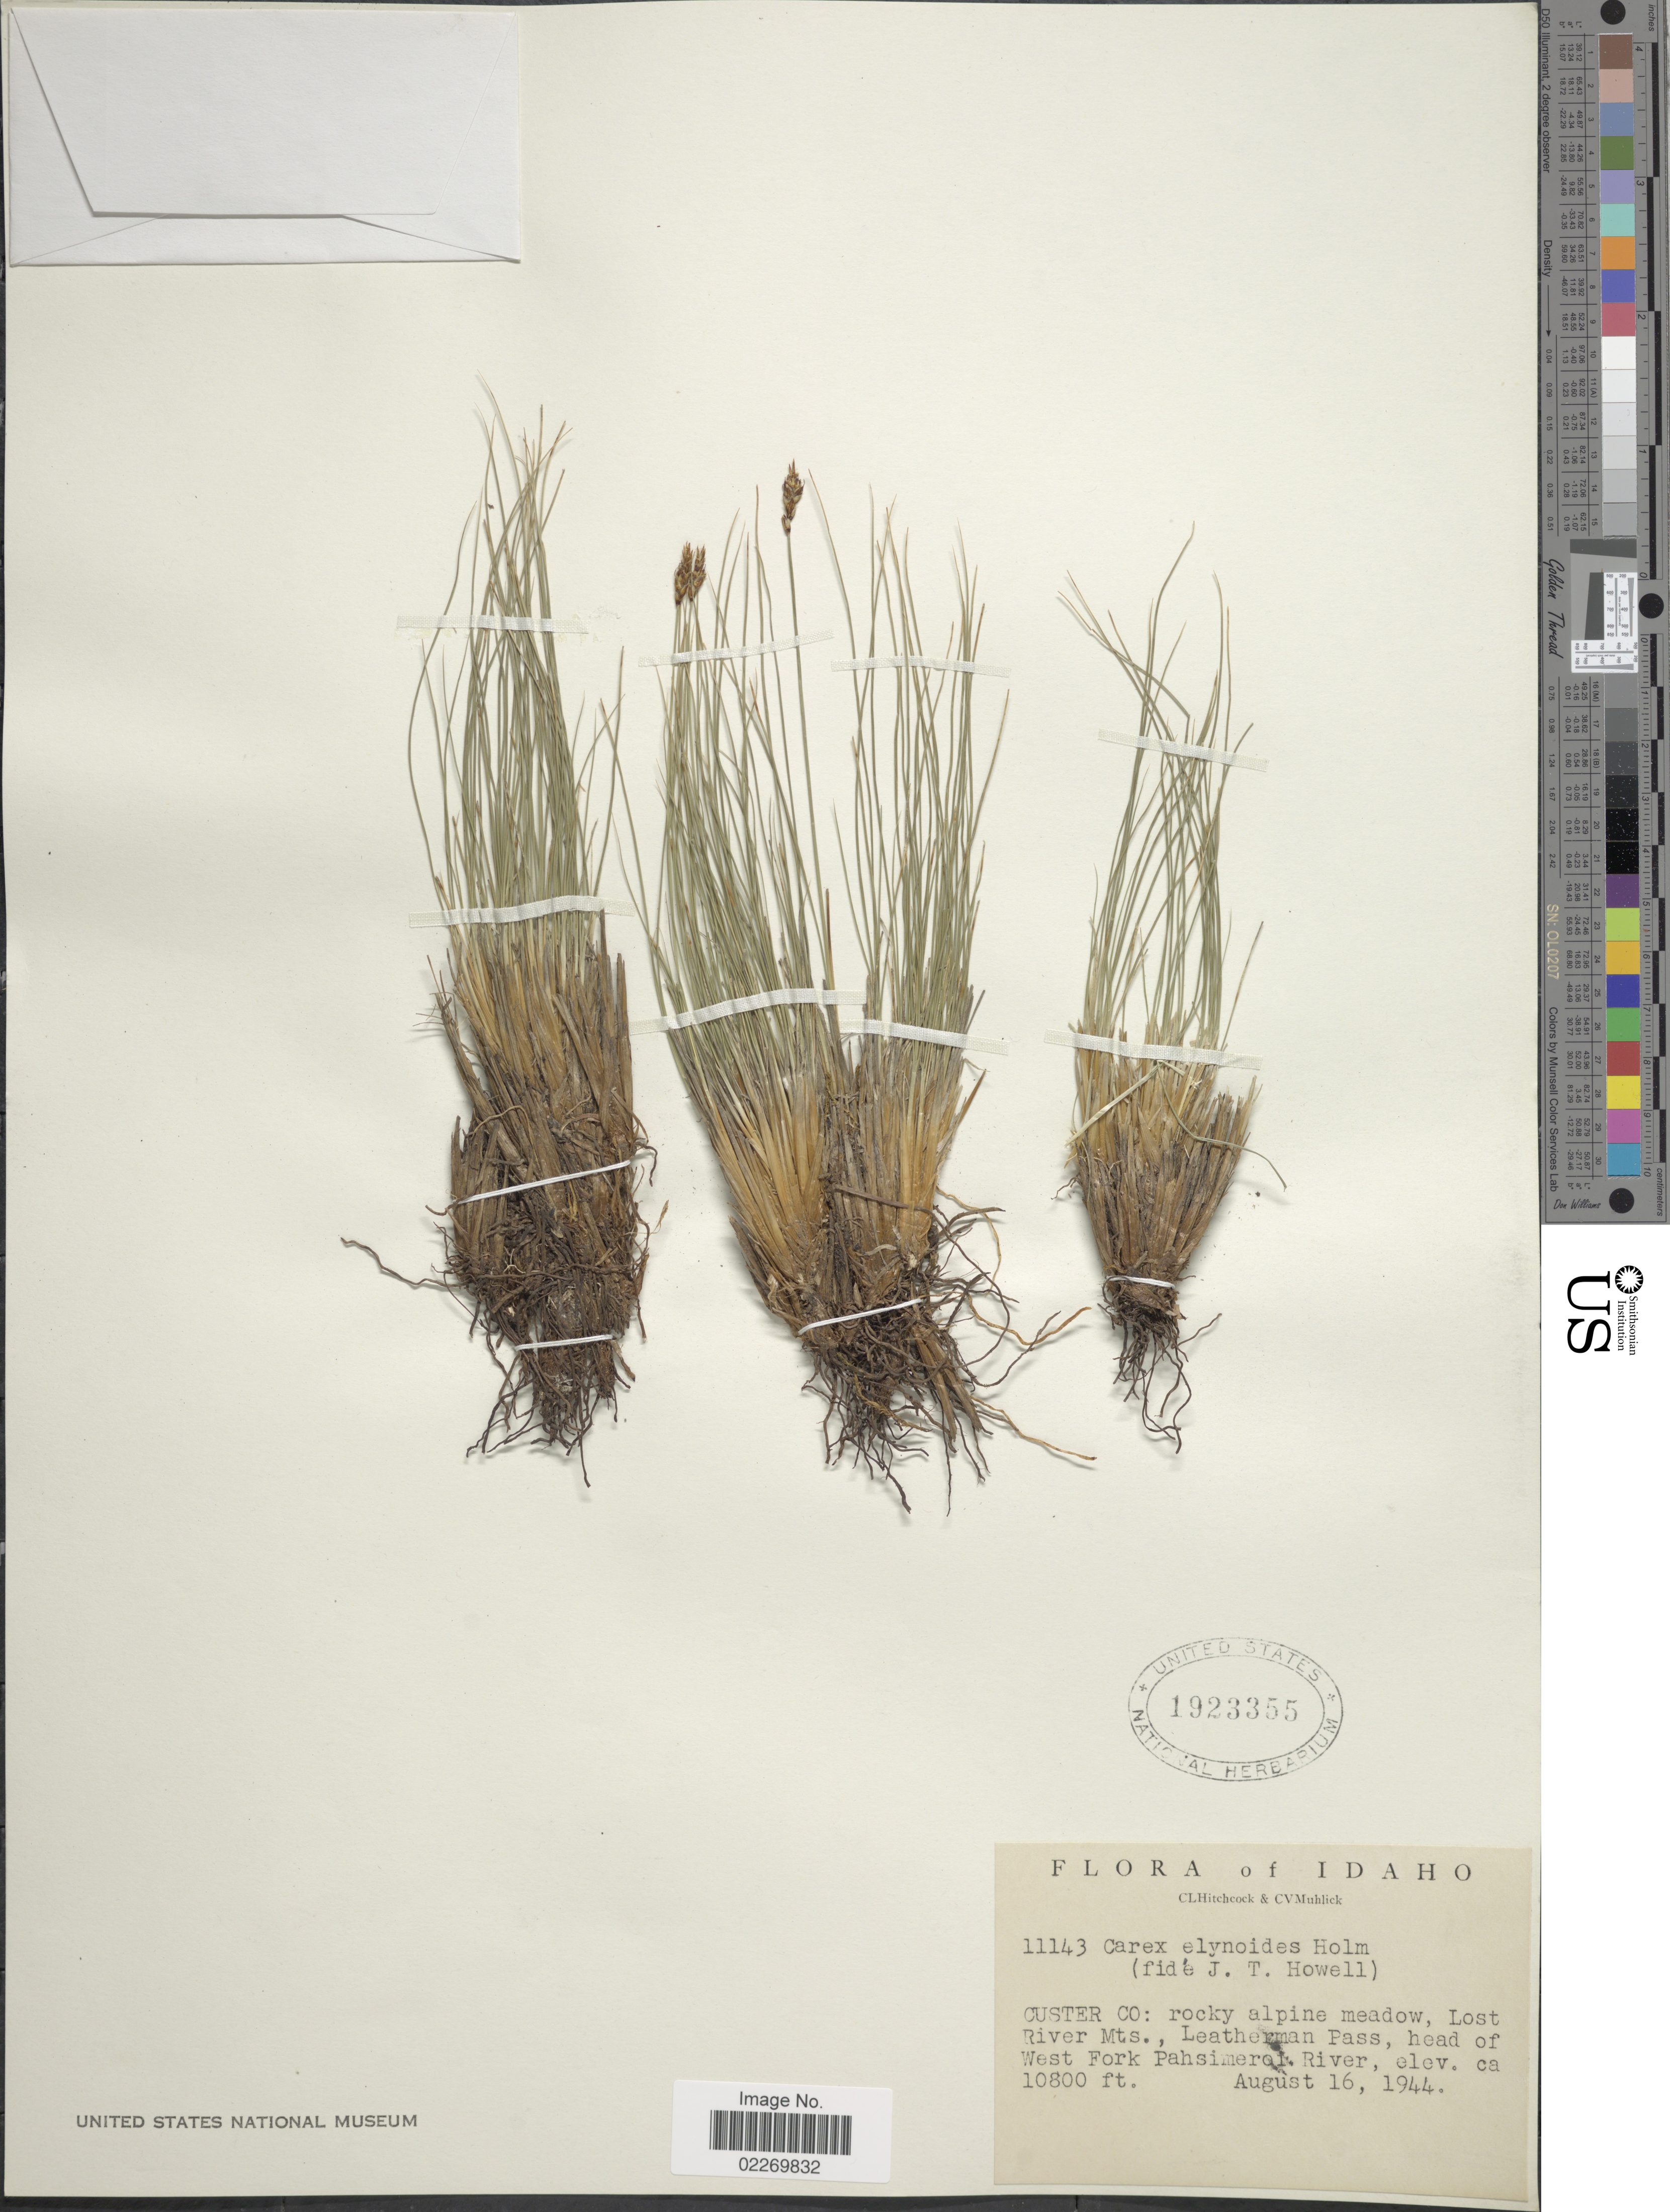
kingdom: Plantae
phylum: Tracheophyta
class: Liliopsida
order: Poales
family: Cyperaceae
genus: Carex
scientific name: Carex elynoides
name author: Holm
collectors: C. L. Hitchcock & C. V. Muhlick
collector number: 11143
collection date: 1944-08-16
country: United States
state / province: Idaho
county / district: Custer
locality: rocky alpine meadow, Los River Mts., Leatherman Pass, head of West Fork Pahsimeroi River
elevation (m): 3292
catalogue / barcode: US 1923355